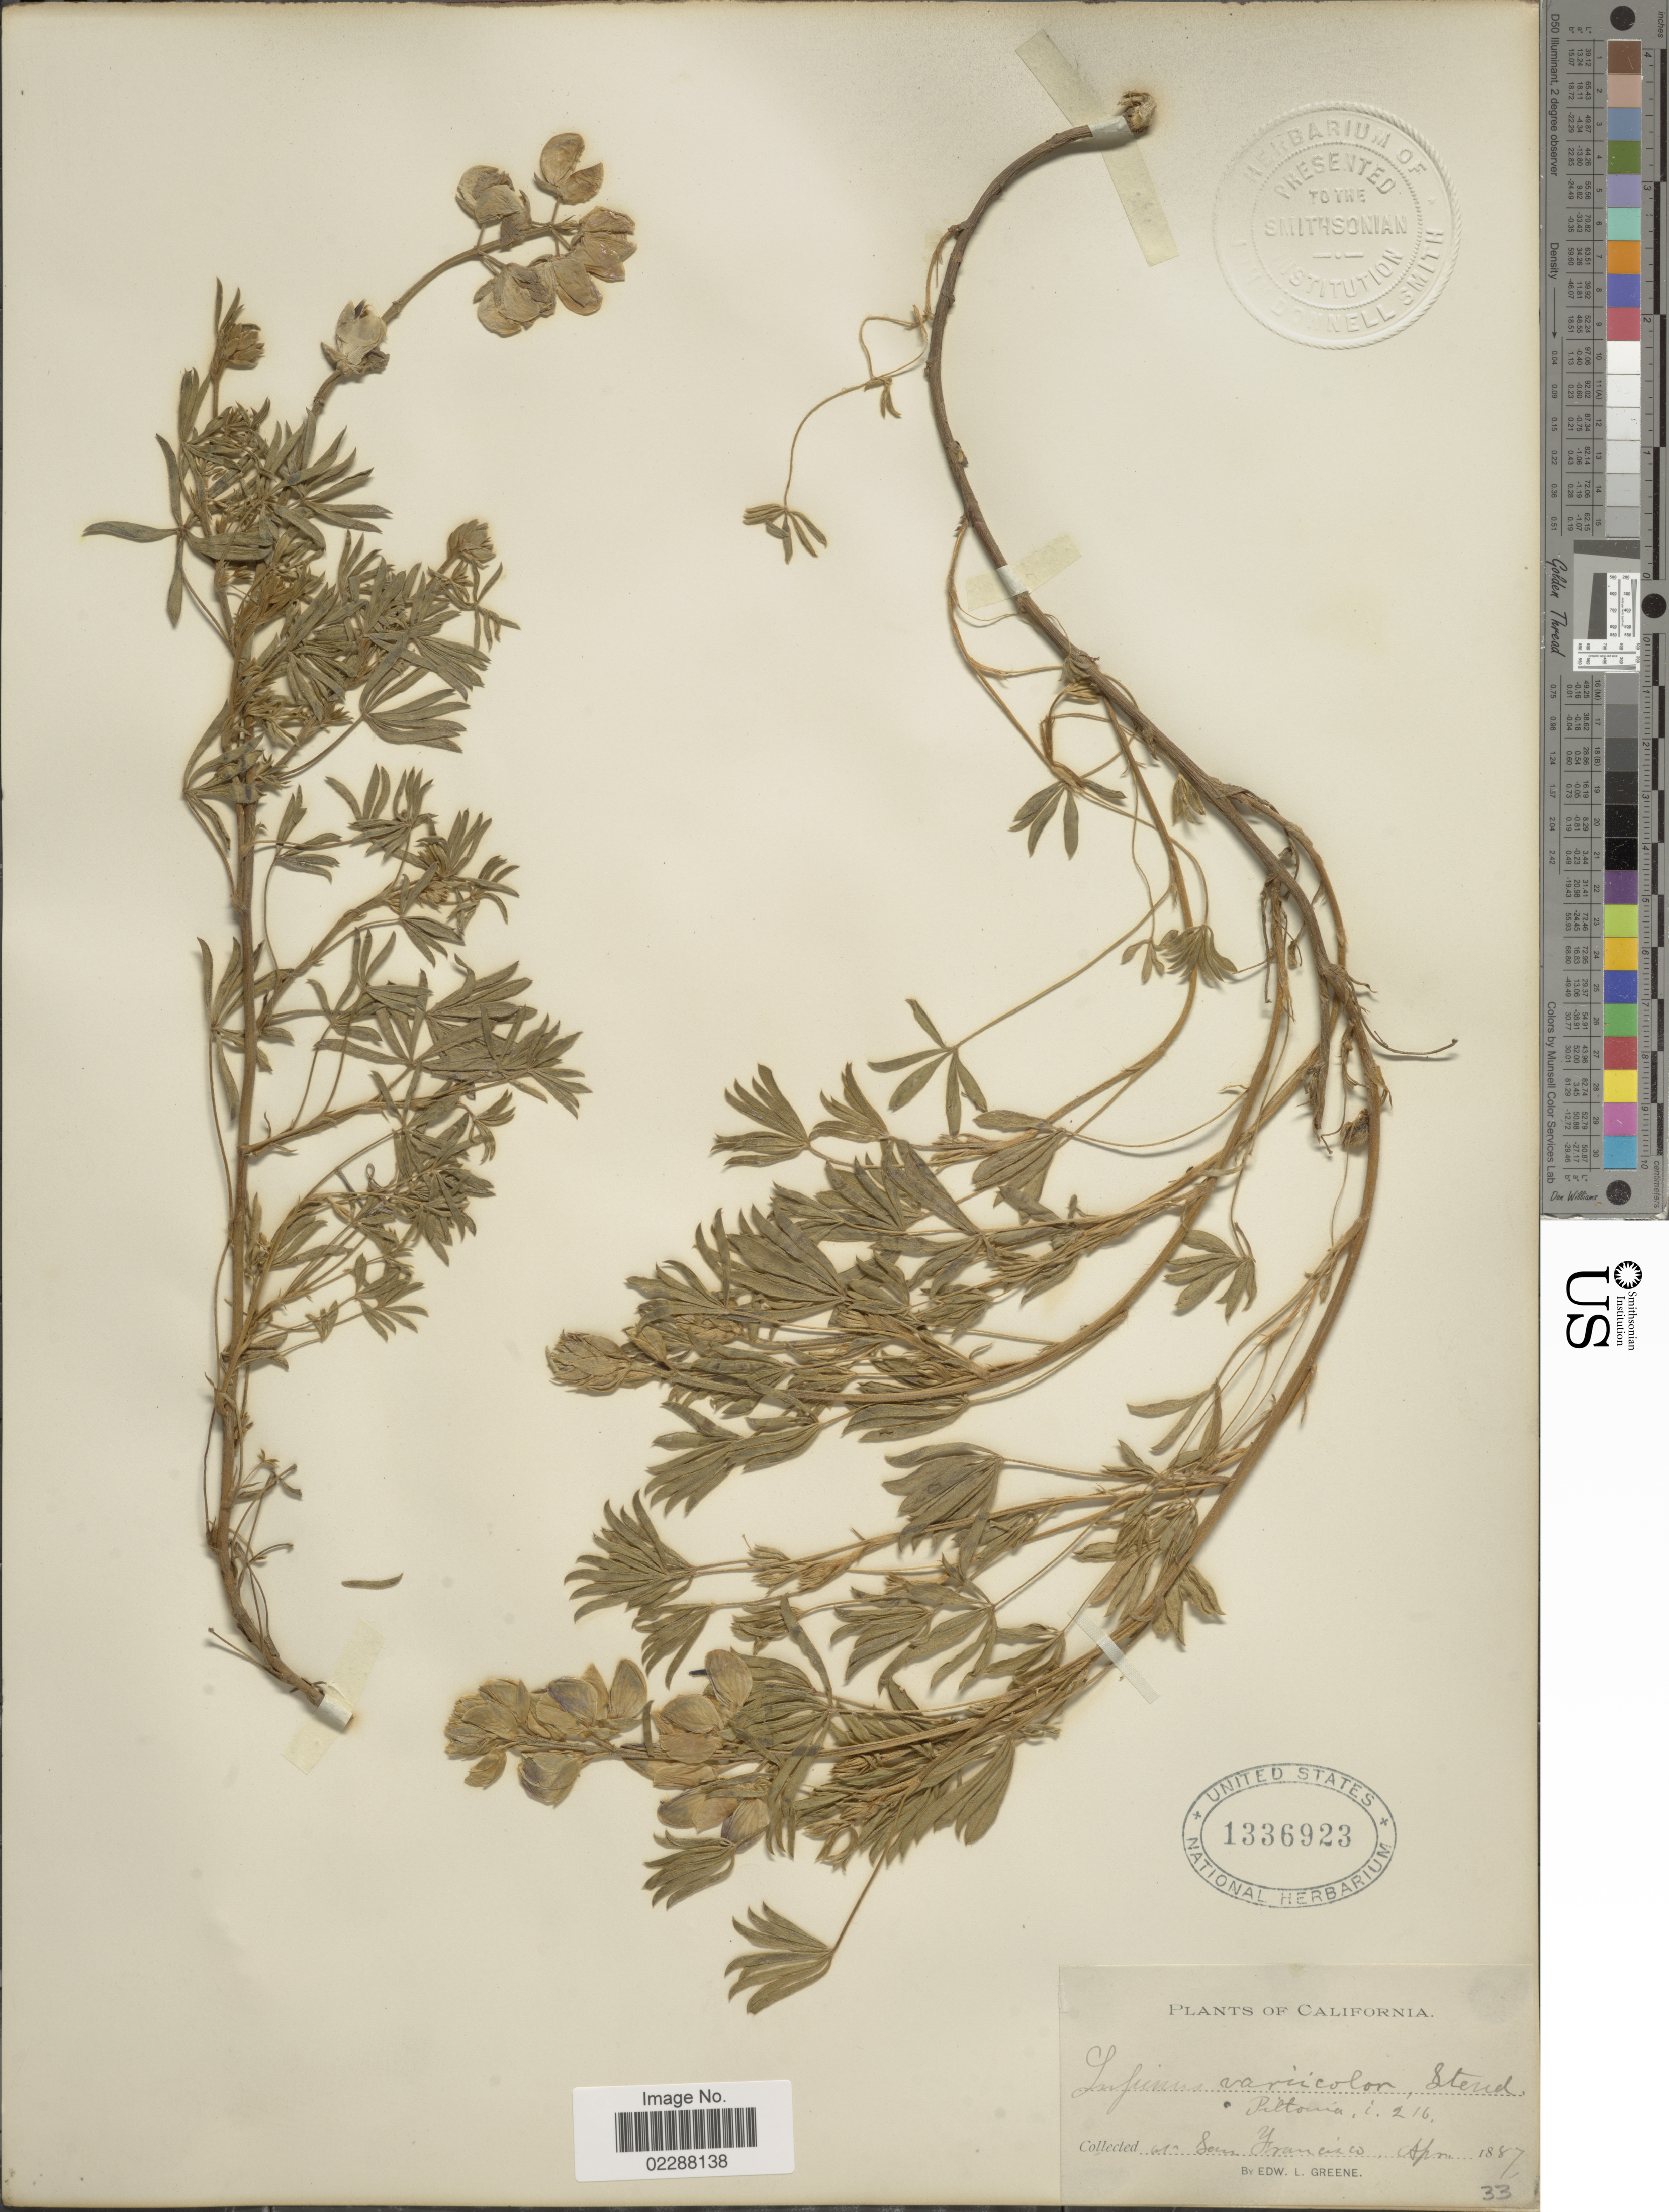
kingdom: Plantae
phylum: Tracheophyta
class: Magnoliopsida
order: Fabales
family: Fabaceae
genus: Lupinus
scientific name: Lupinus variicolor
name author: Steud.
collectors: E. L. Greene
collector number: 33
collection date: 1887-04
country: United States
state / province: California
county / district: San Francisco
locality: At San Francisco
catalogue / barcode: US 1336923